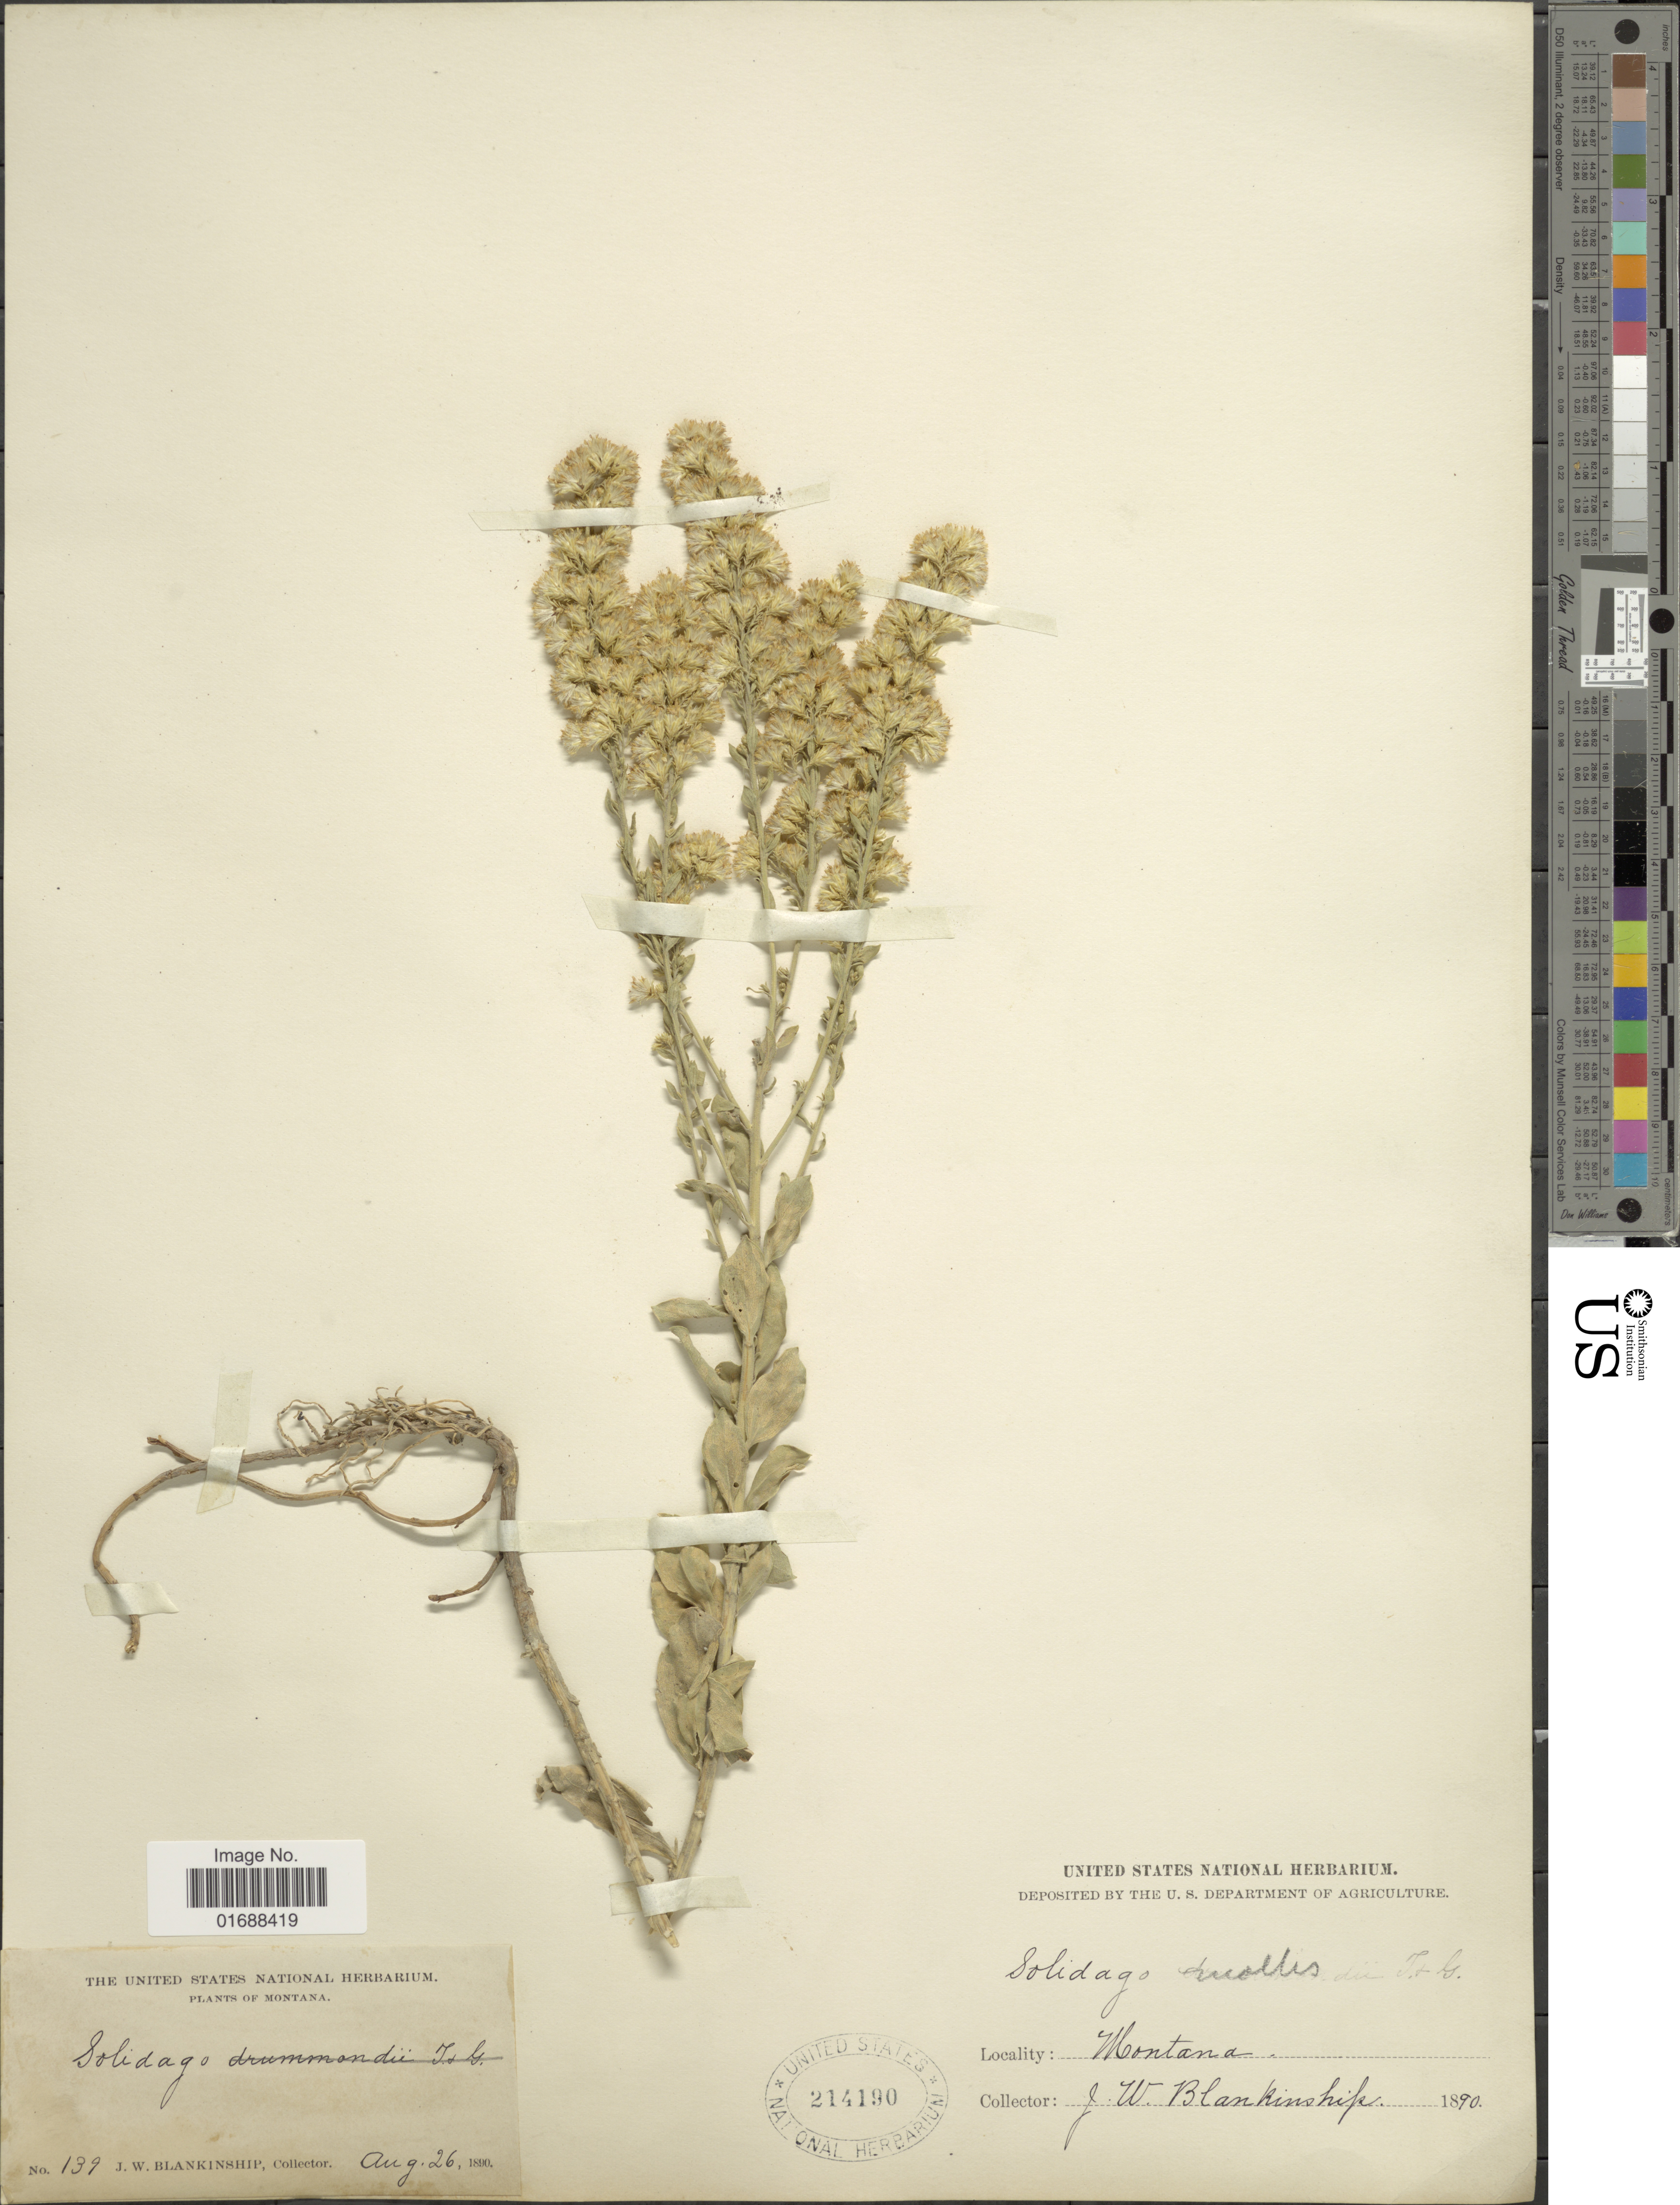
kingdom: Plantae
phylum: Tracheophyta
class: Magnoliopsida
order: Asterales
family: Asteraceae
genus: Solidago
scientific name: Solidago mollis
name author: Bartl.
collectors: J. W. Blankinship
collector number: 139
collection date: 1890-08-26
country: United States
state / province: Montana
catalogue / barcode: US 214190